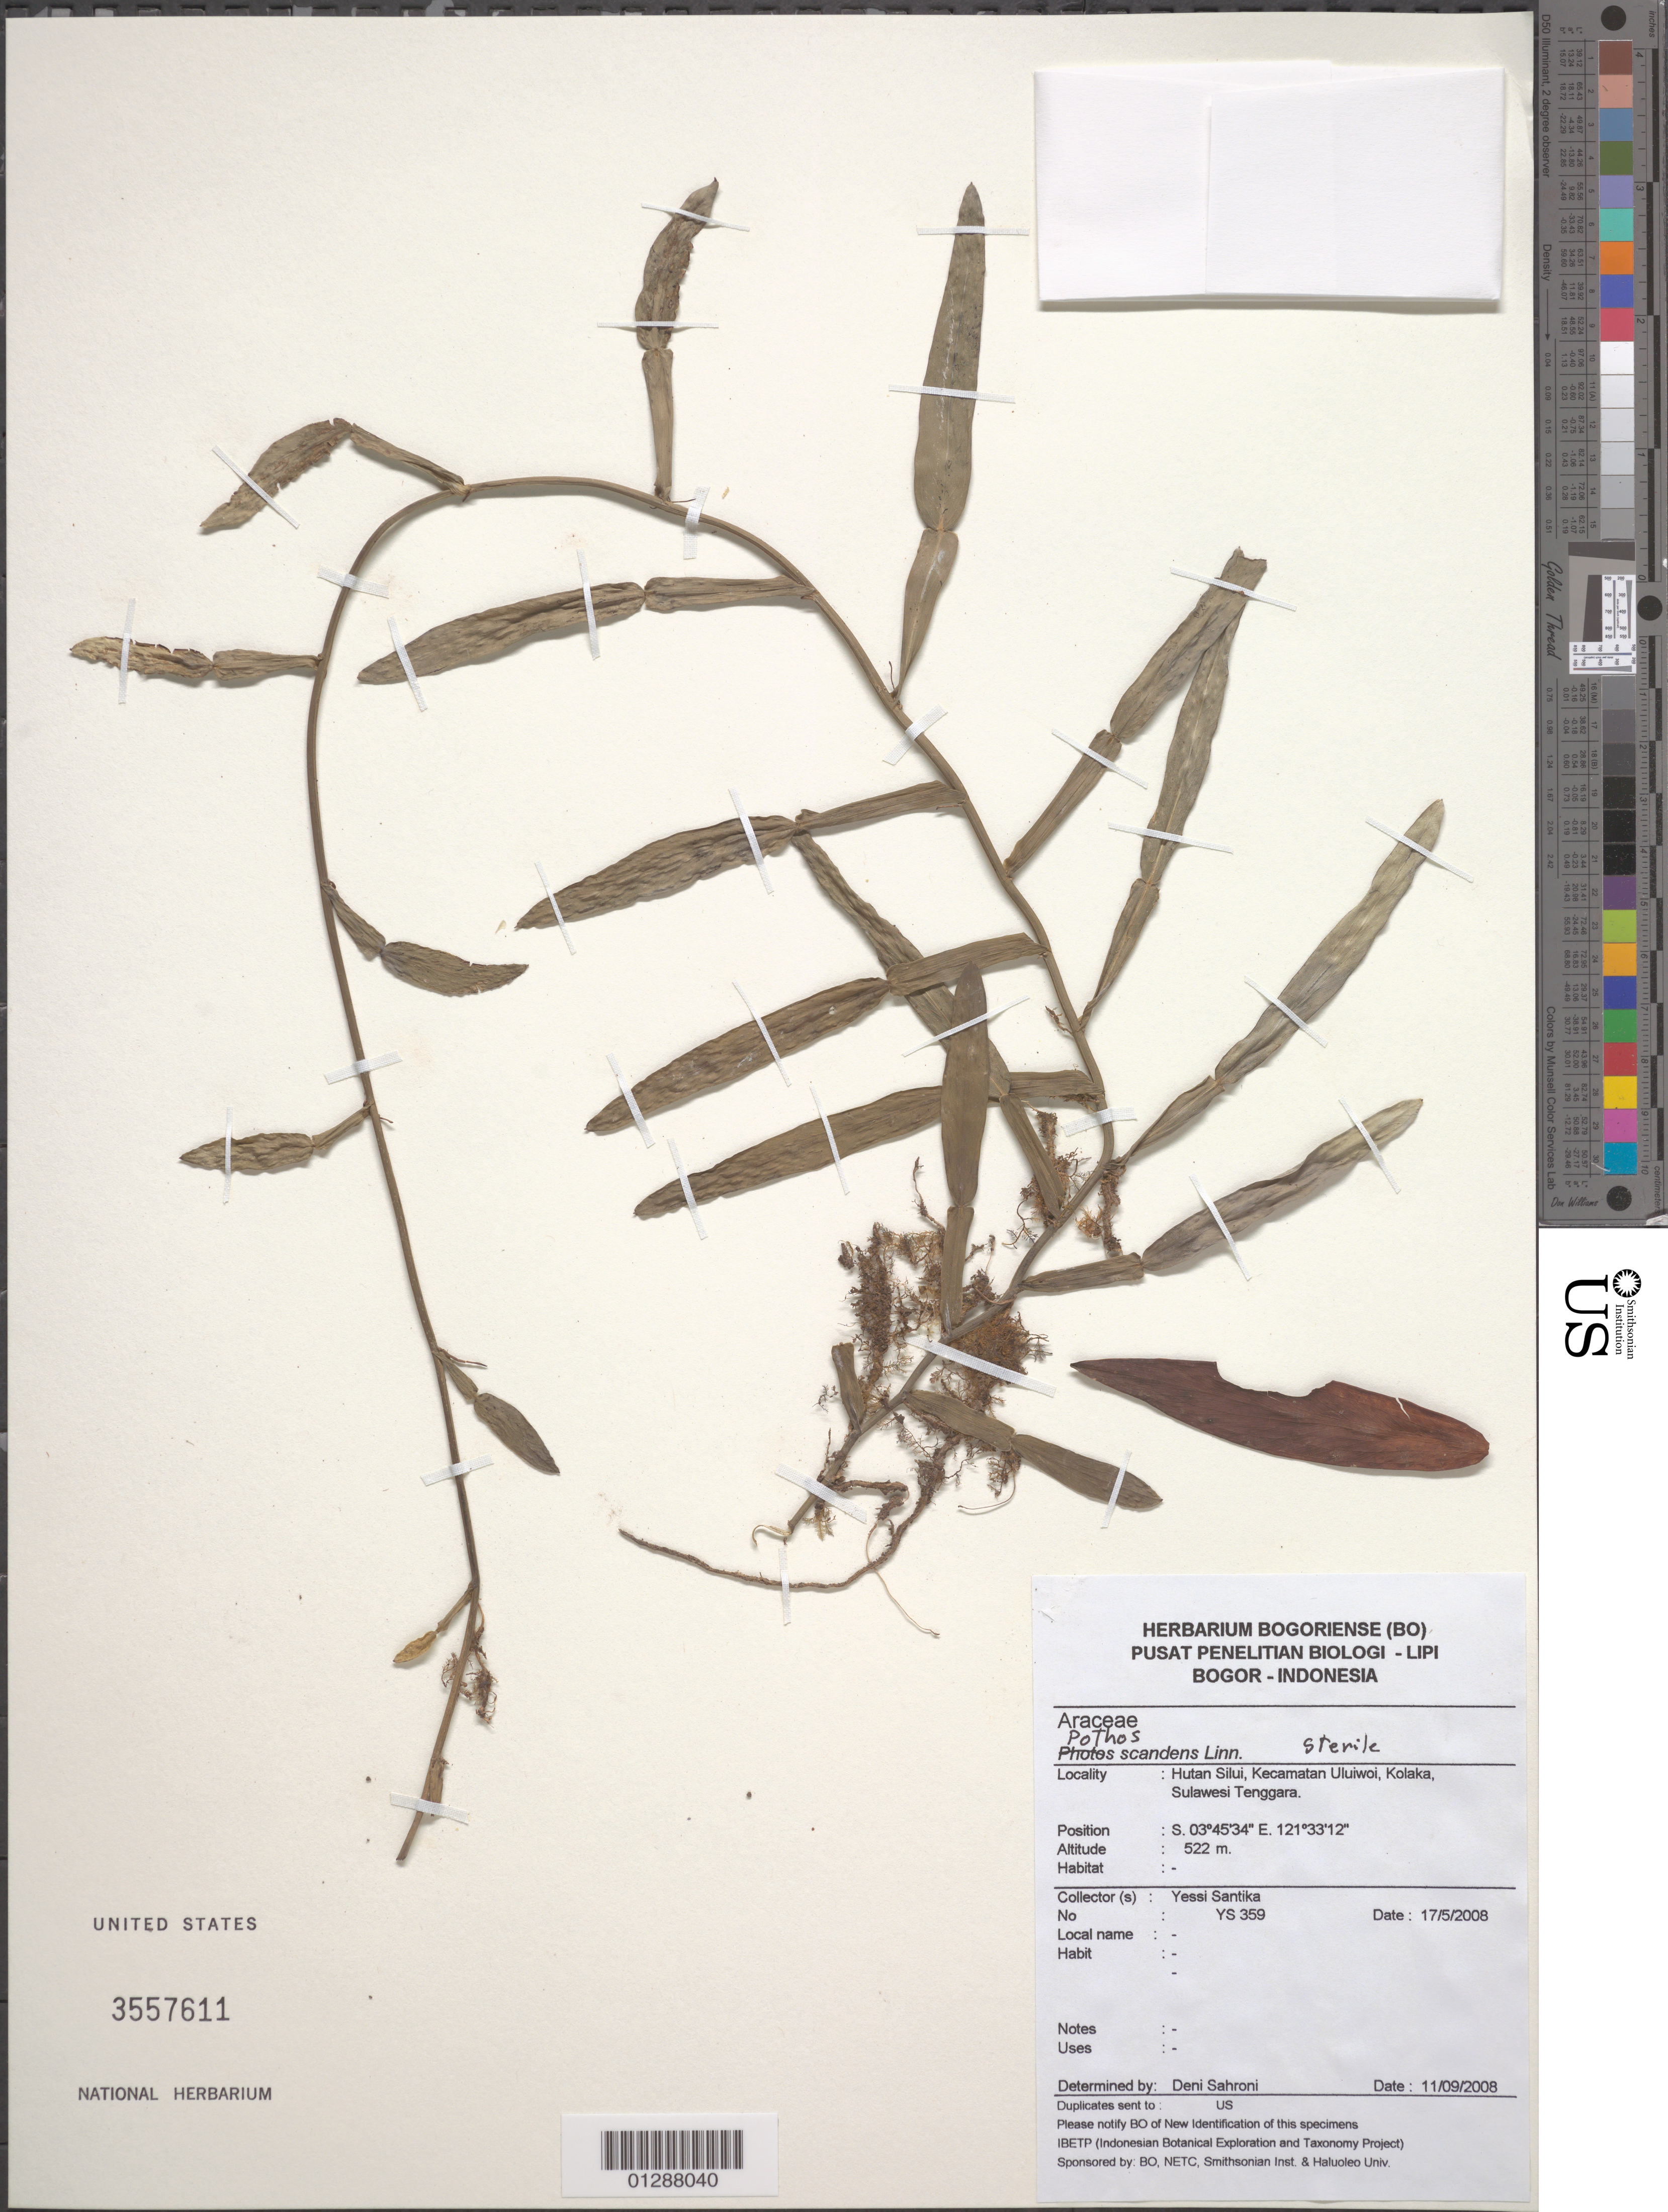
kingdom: Plantae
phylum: Tracheophyta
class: Liliopsida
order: Alismatales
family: Araceae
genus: Pothos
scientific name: Pothos scandens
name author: L.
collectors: Y. Santika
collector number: YS359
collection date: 2008-05-17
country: Indonesia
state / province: Sulawesi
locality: Hutan Silui, Kecamatan Uluiwoi, Kolaka, Sulawesi Tenggara.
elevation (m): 522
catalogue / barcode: US 3557611